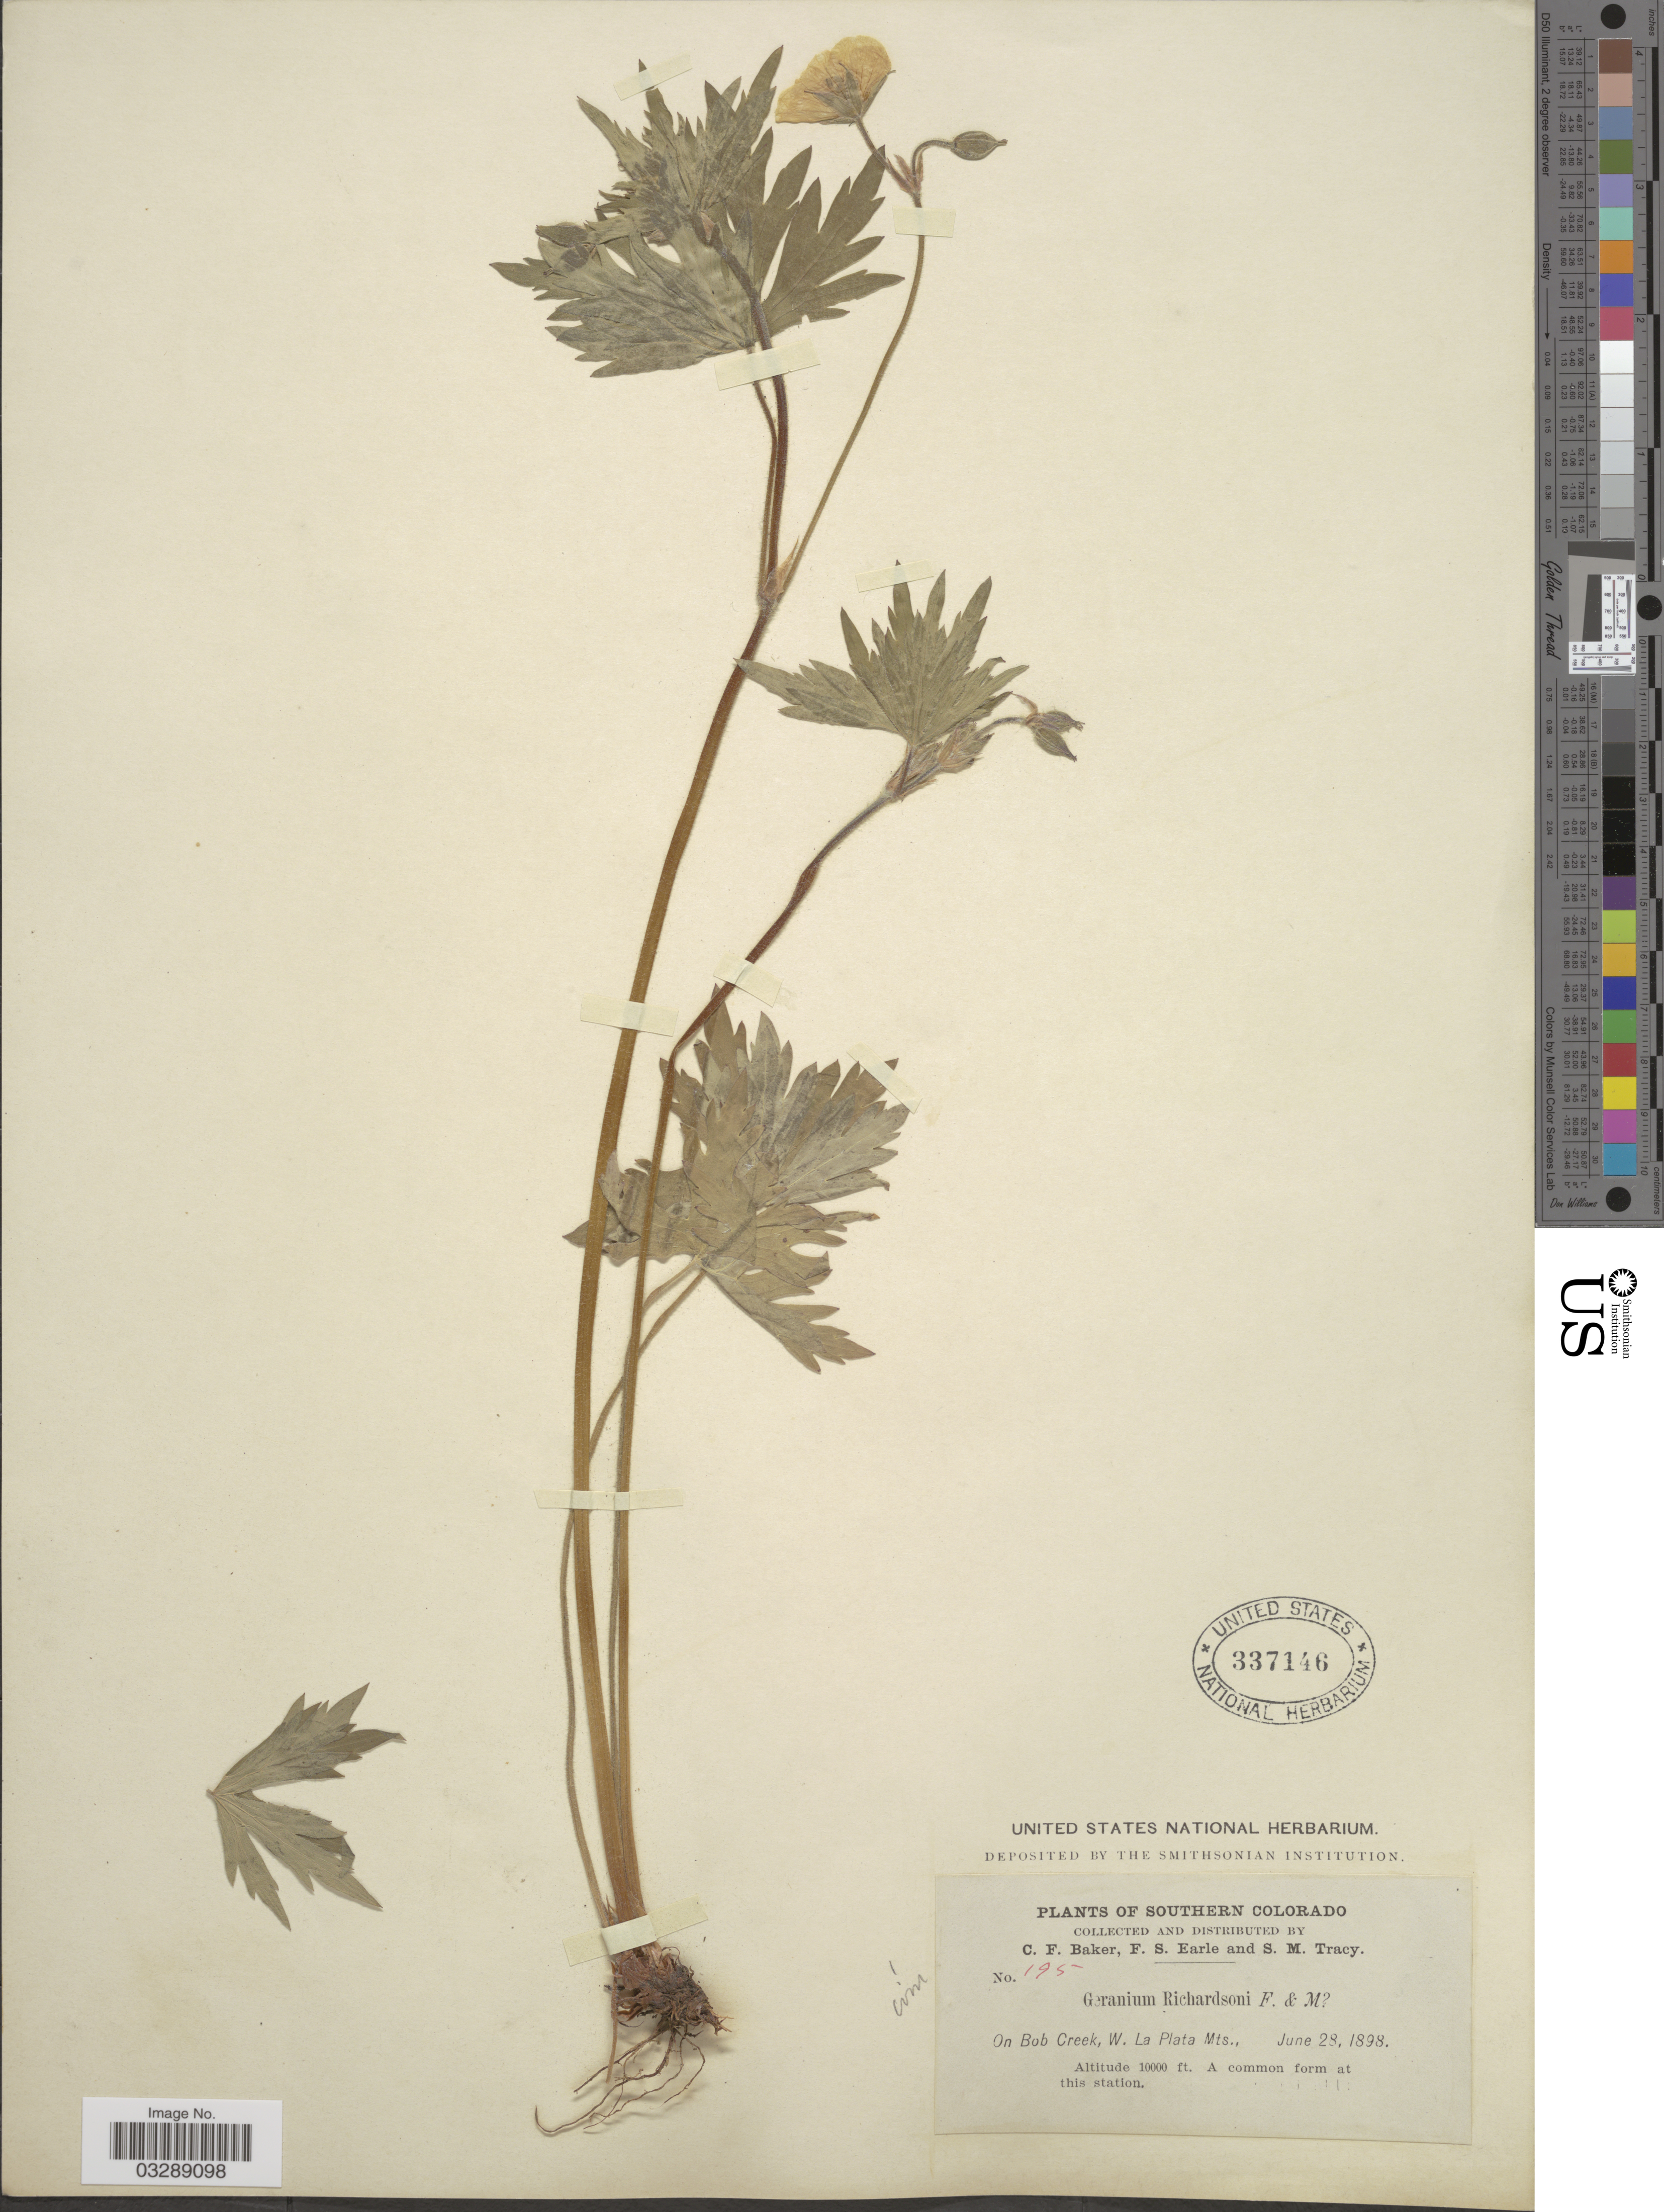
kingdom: Plantae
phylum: Tracheophyta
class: Magnoliopsida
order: Geraniales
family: Geraniaceae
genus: Geranium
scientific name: Geranium richardsonii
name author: Fisch. & Trautv.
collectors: C. F. Baker, F. S. Earle & S. M. Tracy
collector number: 195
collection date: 1898-06-28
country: United States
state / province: Colorado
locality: Southern Colorado. On Bob Creek, W. La Plata Mts.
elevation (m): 3048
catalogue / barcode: US 337146